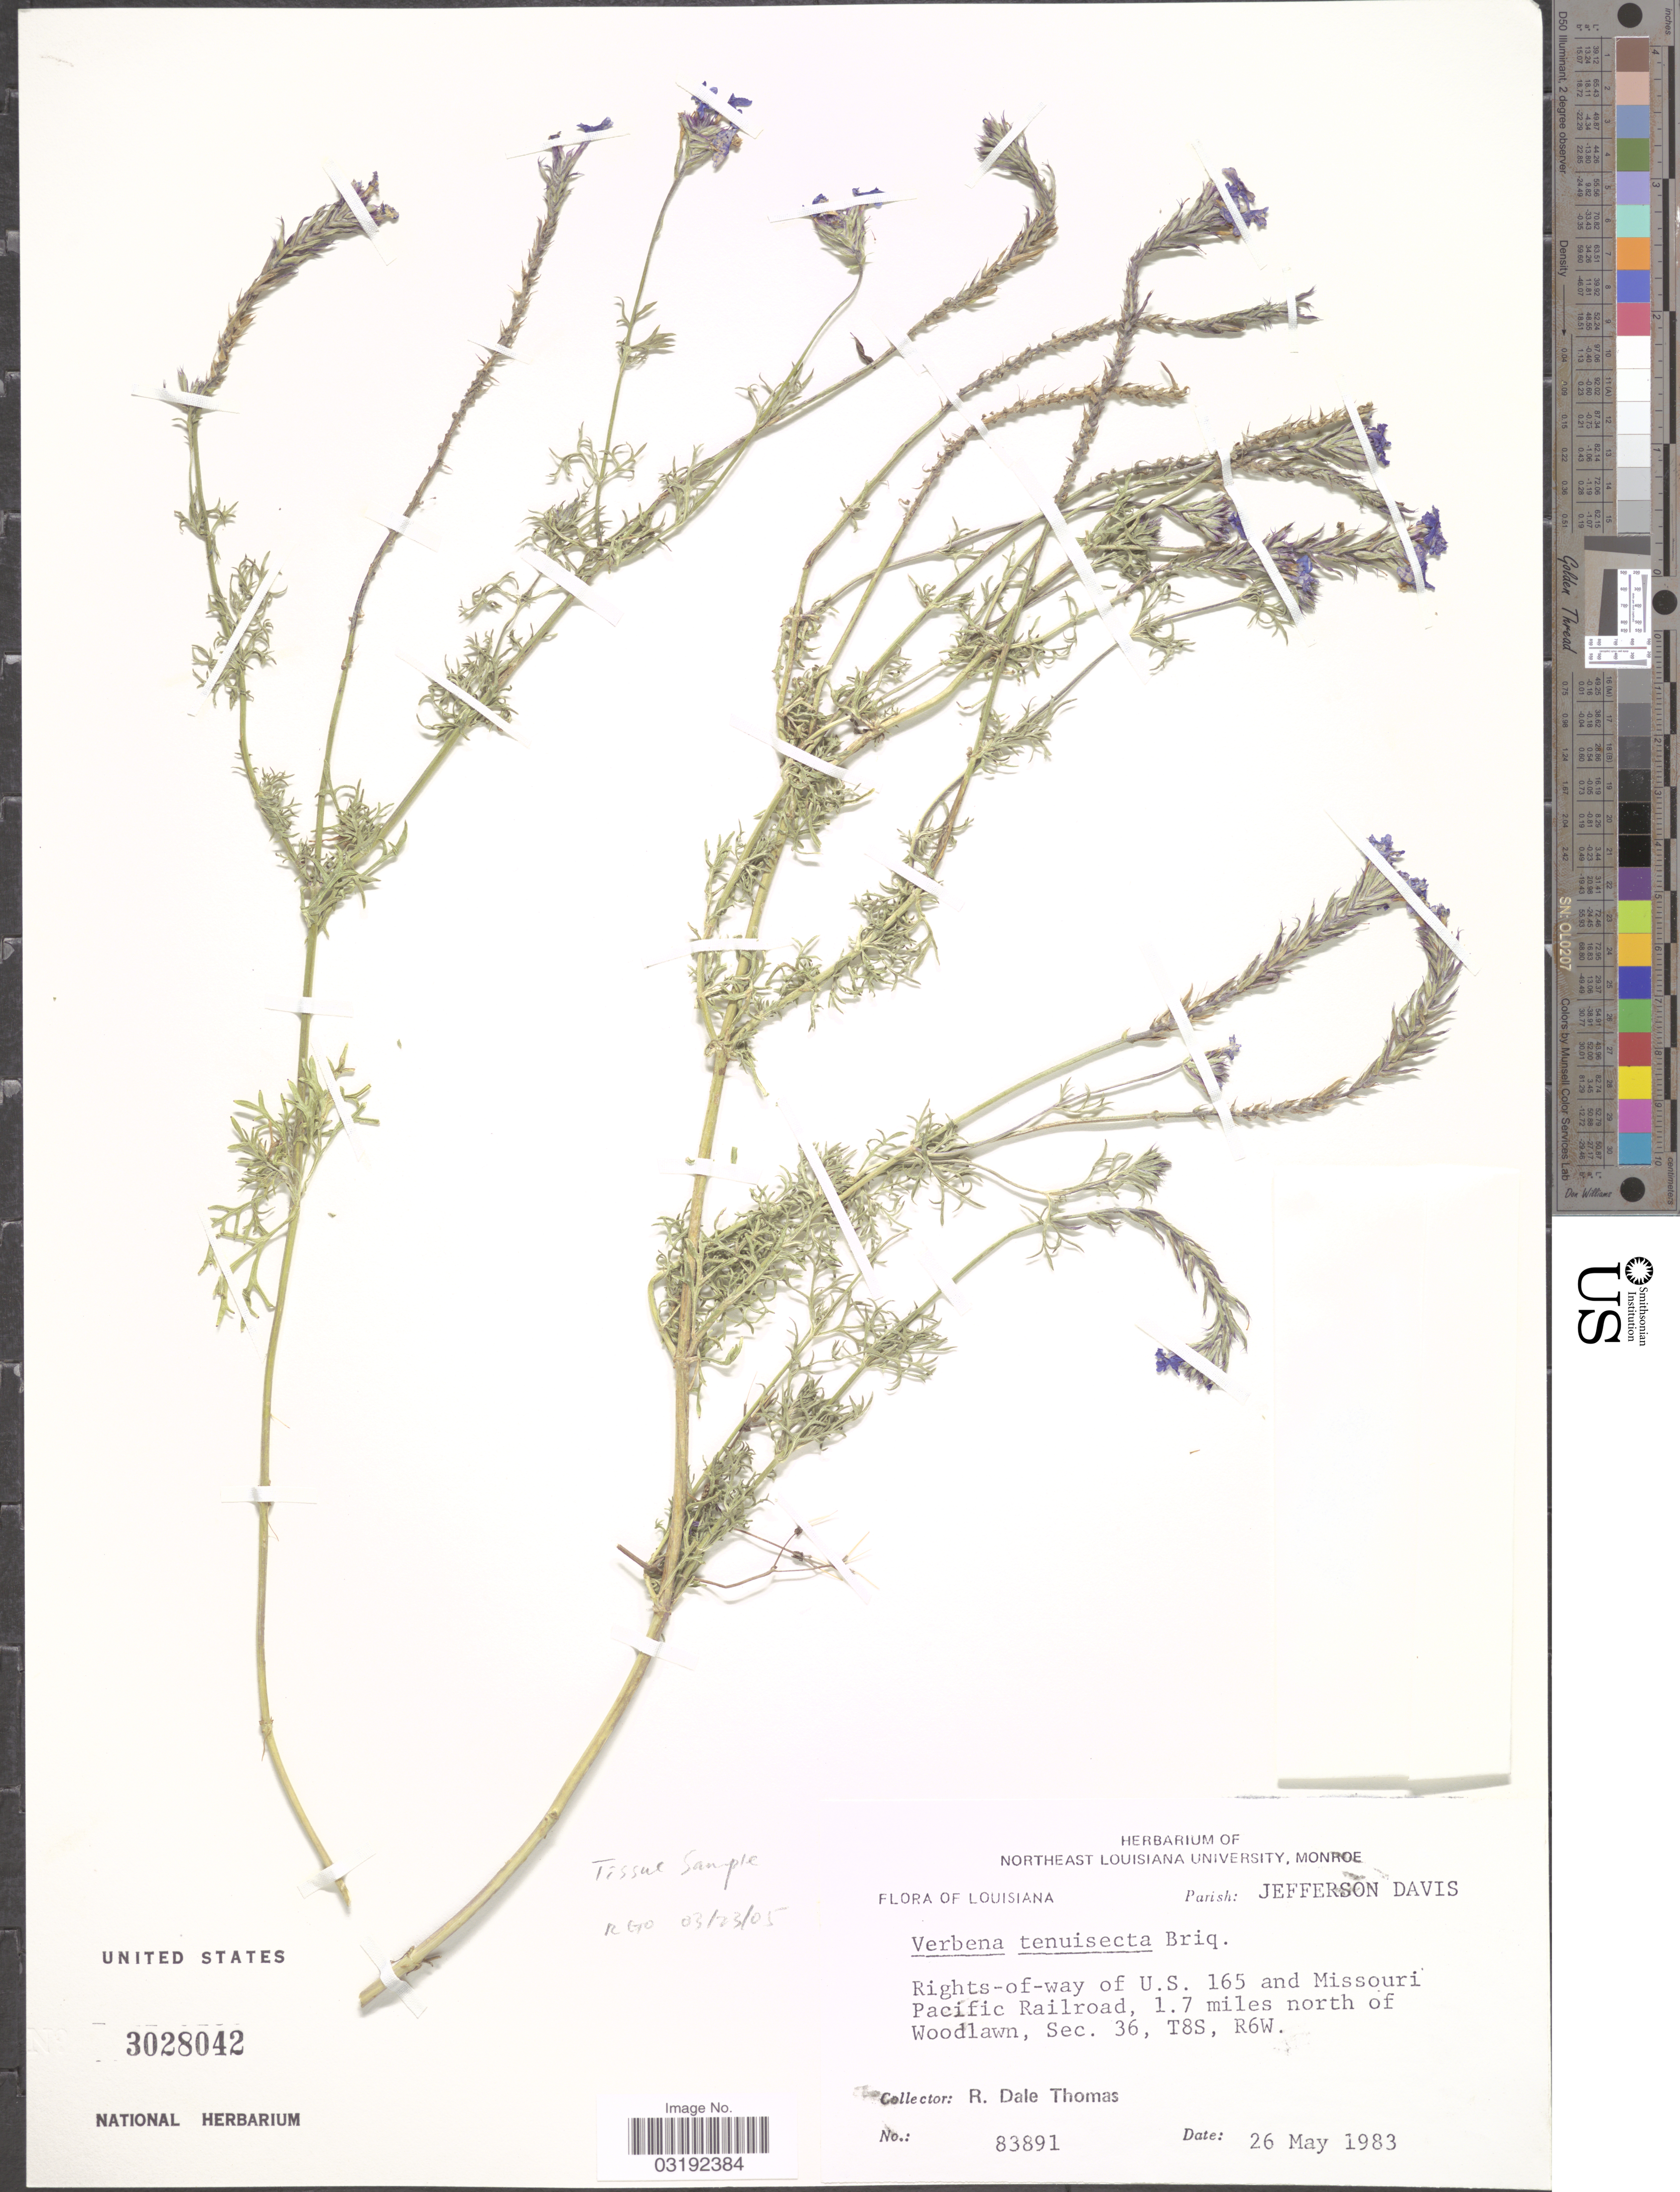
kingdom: Plantae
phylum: Tracheophyta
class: Magnoliopsida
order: Lamiales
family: Verbenaceae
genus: Verbena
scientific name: Verbena tenuisecta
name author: Briq.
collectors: R. Thomas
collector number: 83891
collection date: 1983-05-26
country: United States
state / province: Louisiana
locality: Parish: Jefferson Davis, Rights-of-way of U.S. 165 and Missouri Pacific Railroad, 1.7 miles north of Woodlawn, Sec. 36, T8S, R6W.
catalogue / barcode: US 3028042